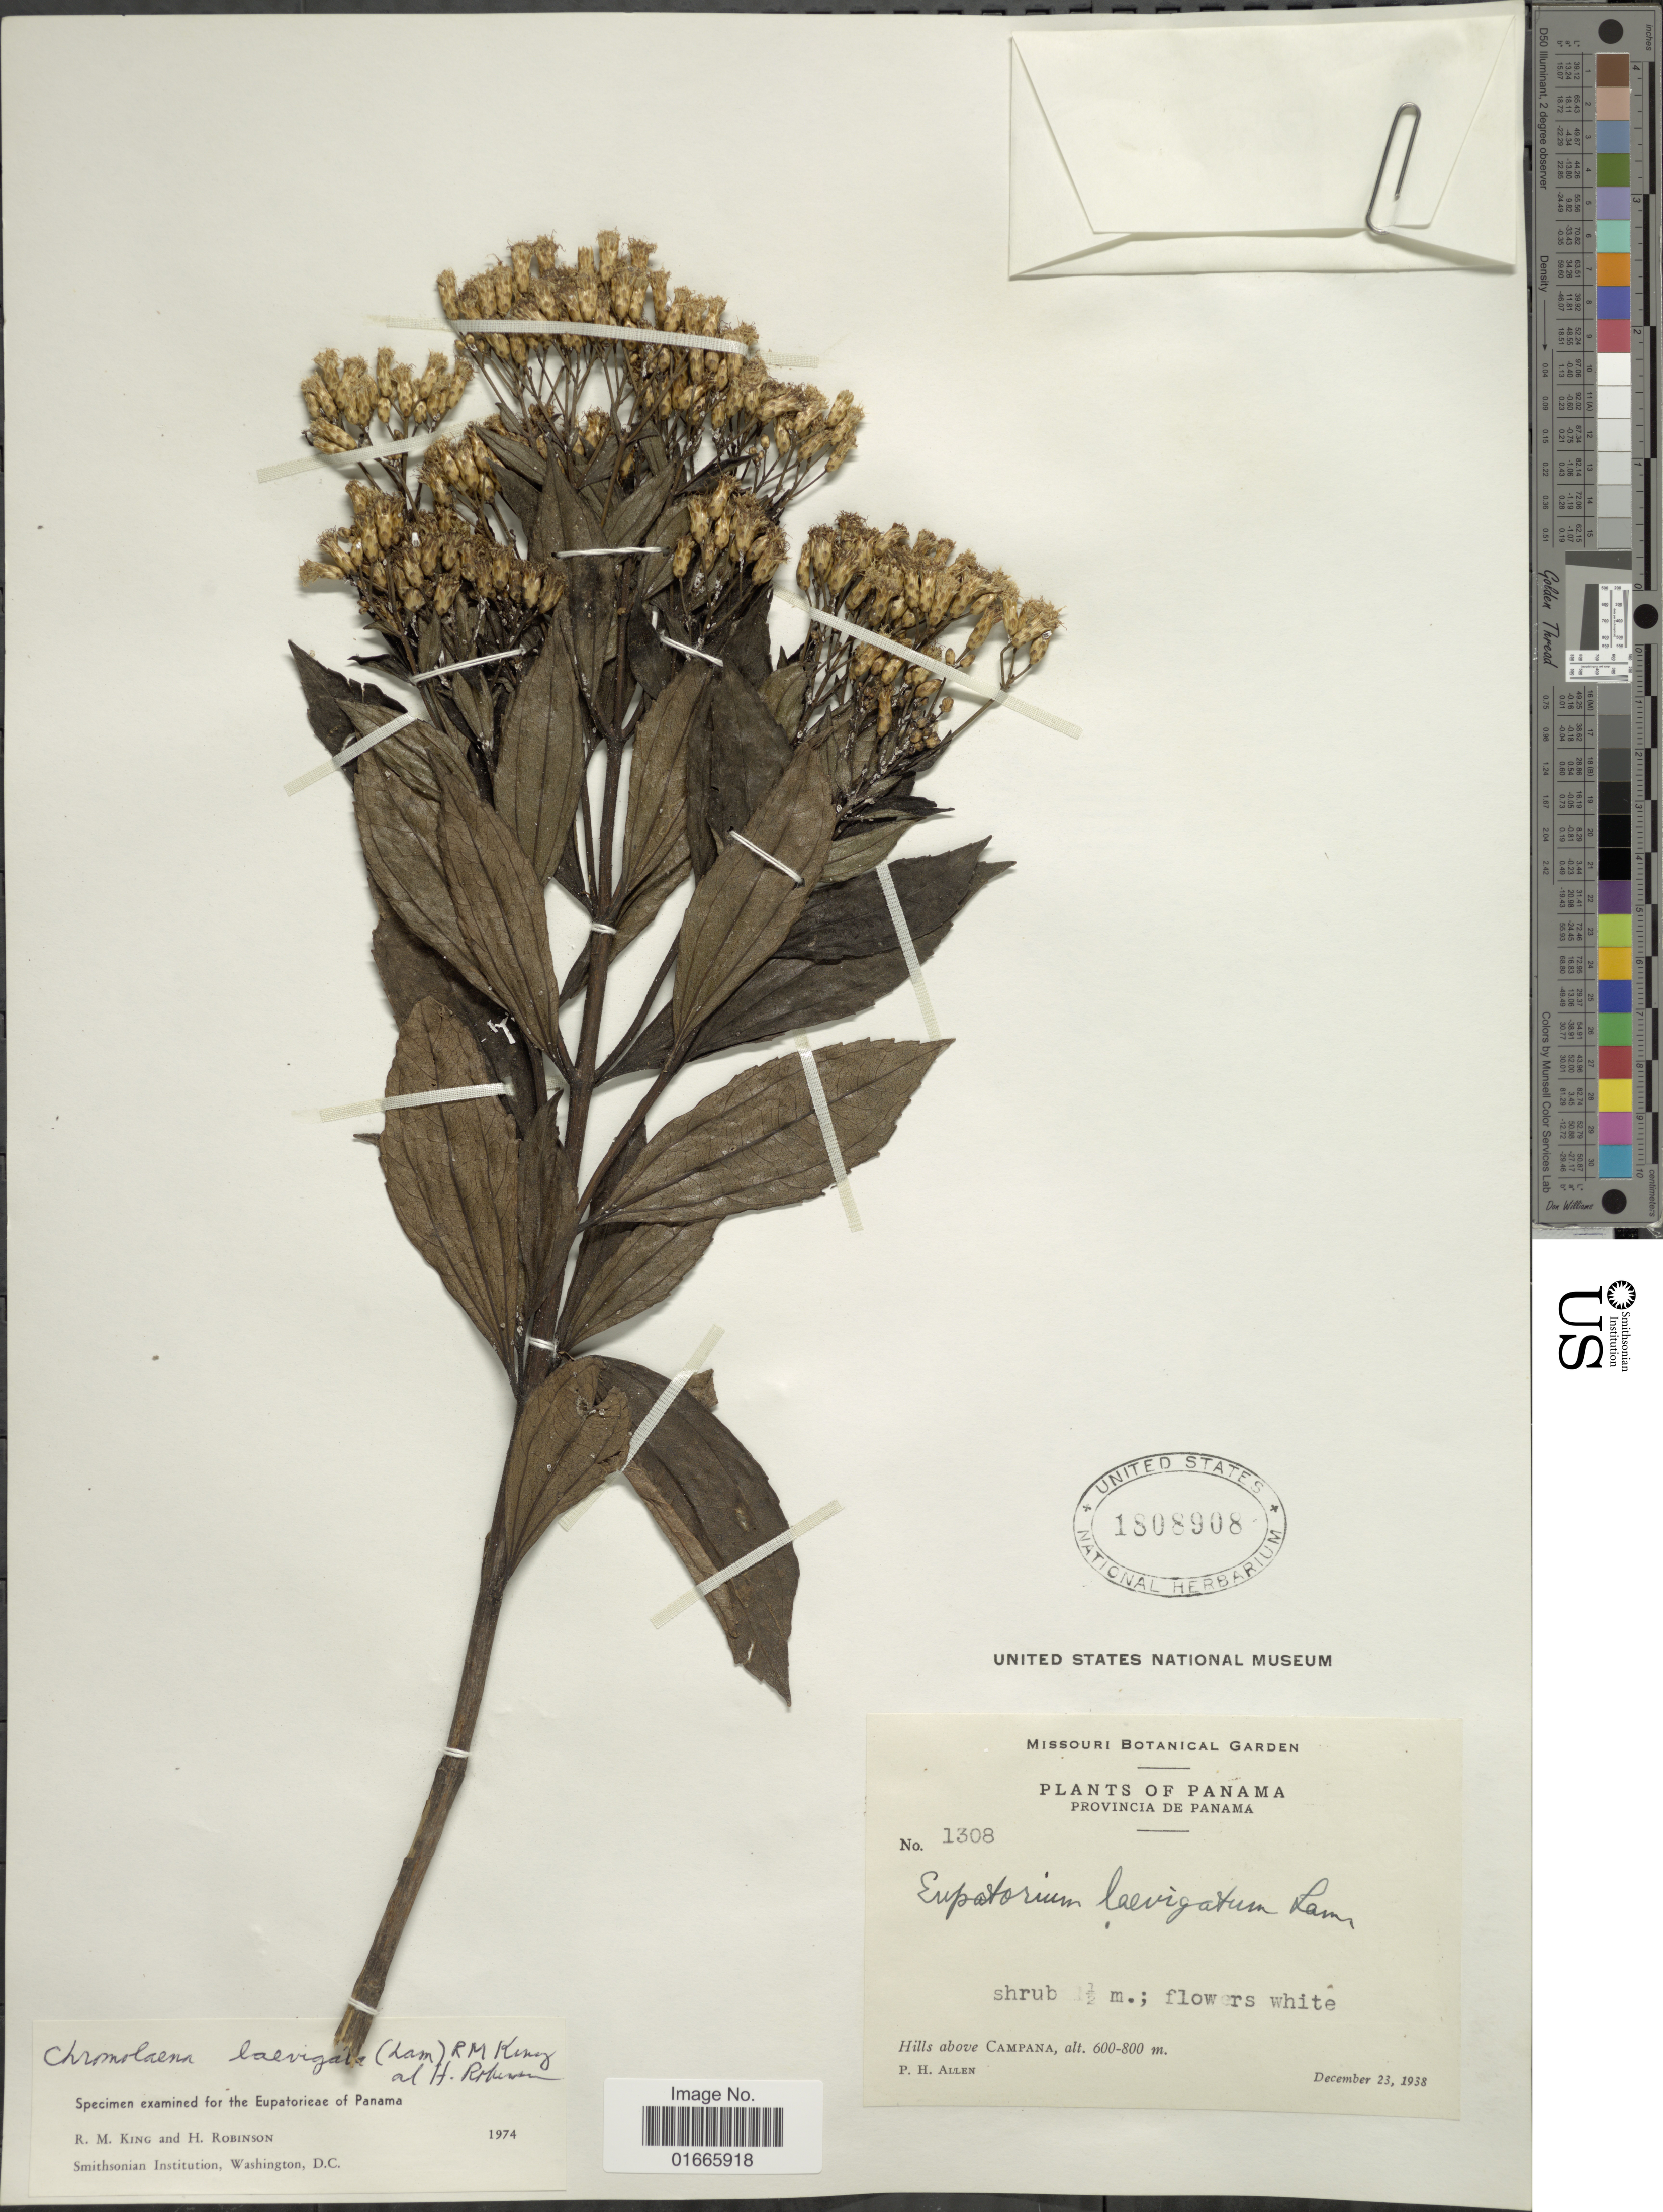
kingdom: Plantae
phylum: Tracheophyta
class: Magnoliopsida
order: Asterales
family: Asteraceae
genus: Chromolaena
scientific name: Chromolaena laevigata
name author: (Lam.) R.M. King & H. Rob.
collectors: P. H. Allen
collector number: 1308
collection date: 1938-12-23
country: Panama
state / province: Panamá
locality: Hills above Campana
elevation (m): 600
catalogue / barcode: US 1808908